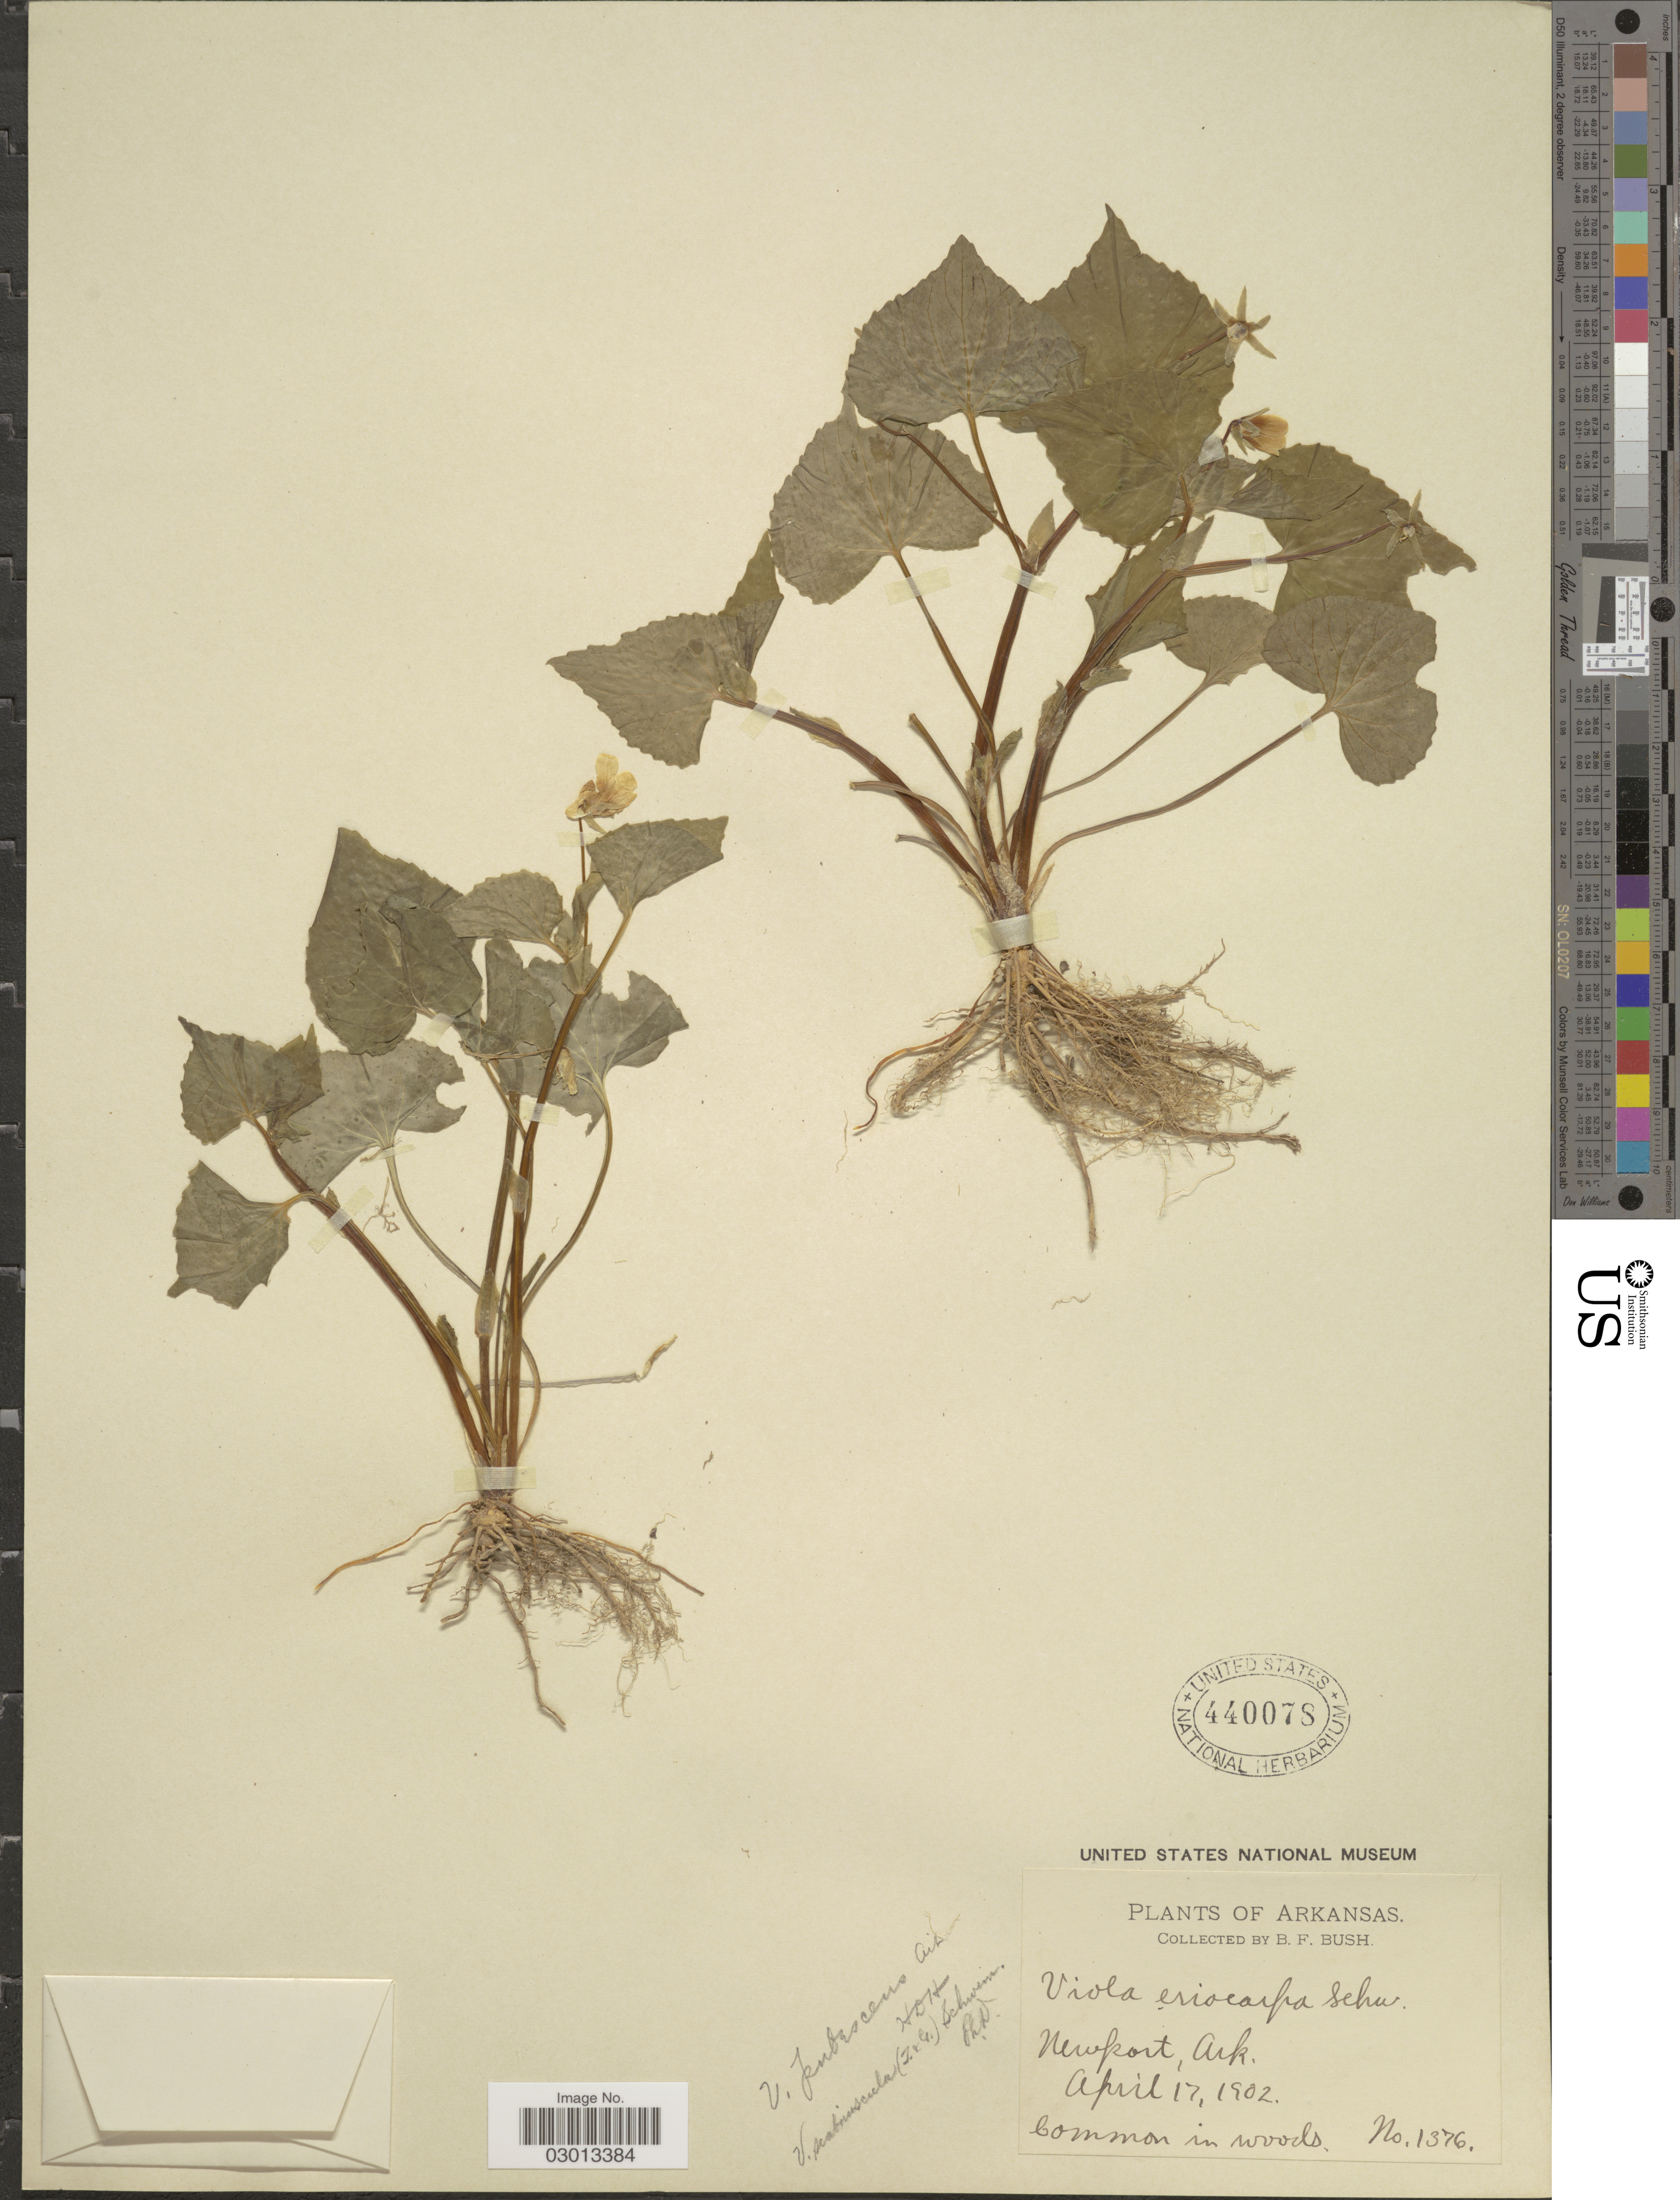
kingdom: Plantae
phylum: Tracheophyta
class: Magnoliopsida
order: Malpighiales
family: Violaceae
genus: Viola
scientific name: Viola pensylvanica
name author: Michx.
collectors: B. F. Bush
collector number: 1376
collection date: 1902-04-17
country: United States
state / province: Arkansas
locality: Newport.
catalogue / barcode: US 440078